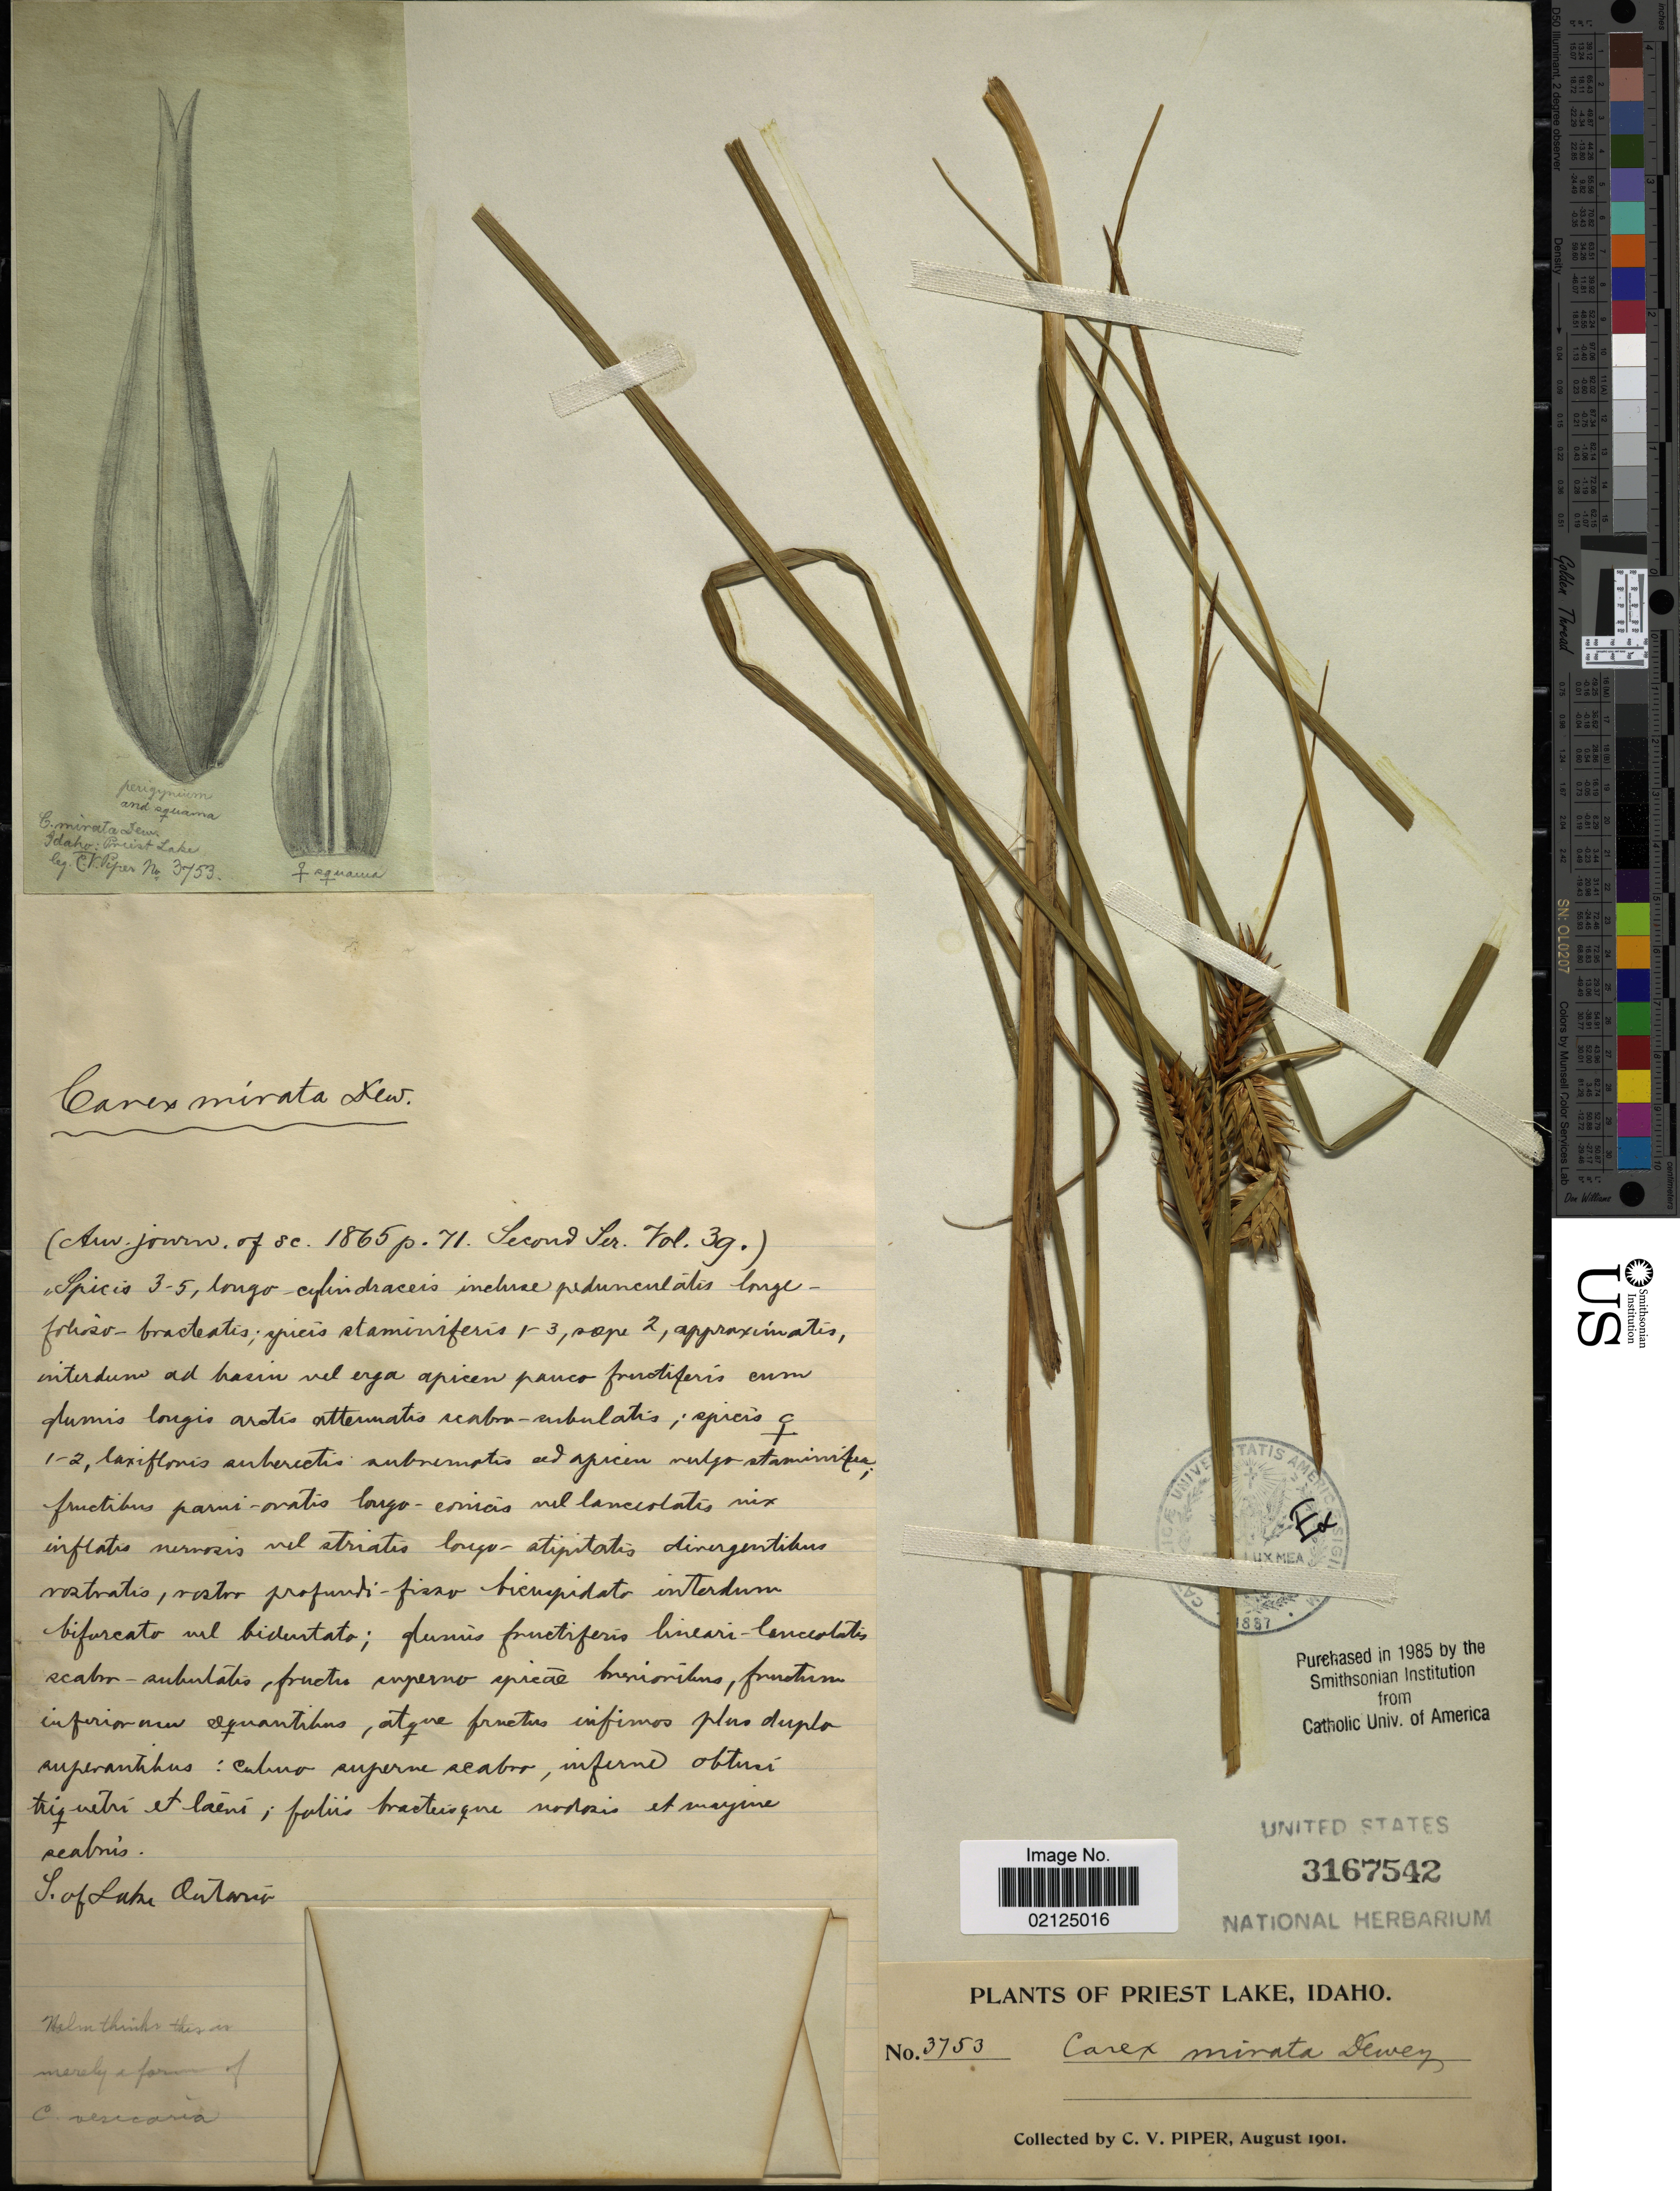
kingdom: Plantae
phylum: Tracheophyta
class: Liliopsida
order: Poales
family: Cyperaceae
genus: Carex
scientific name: Carex exsiccata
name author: L.H. Bailey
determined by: Strong, Mark T., (BOT), Smithsonian Institution - National Museum of Natural History (UNITED STATES)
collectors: C. V. Piper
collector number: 3753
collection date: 1901-08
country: United States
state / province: Idaho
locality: Priest Lake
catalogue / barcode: US 3167542